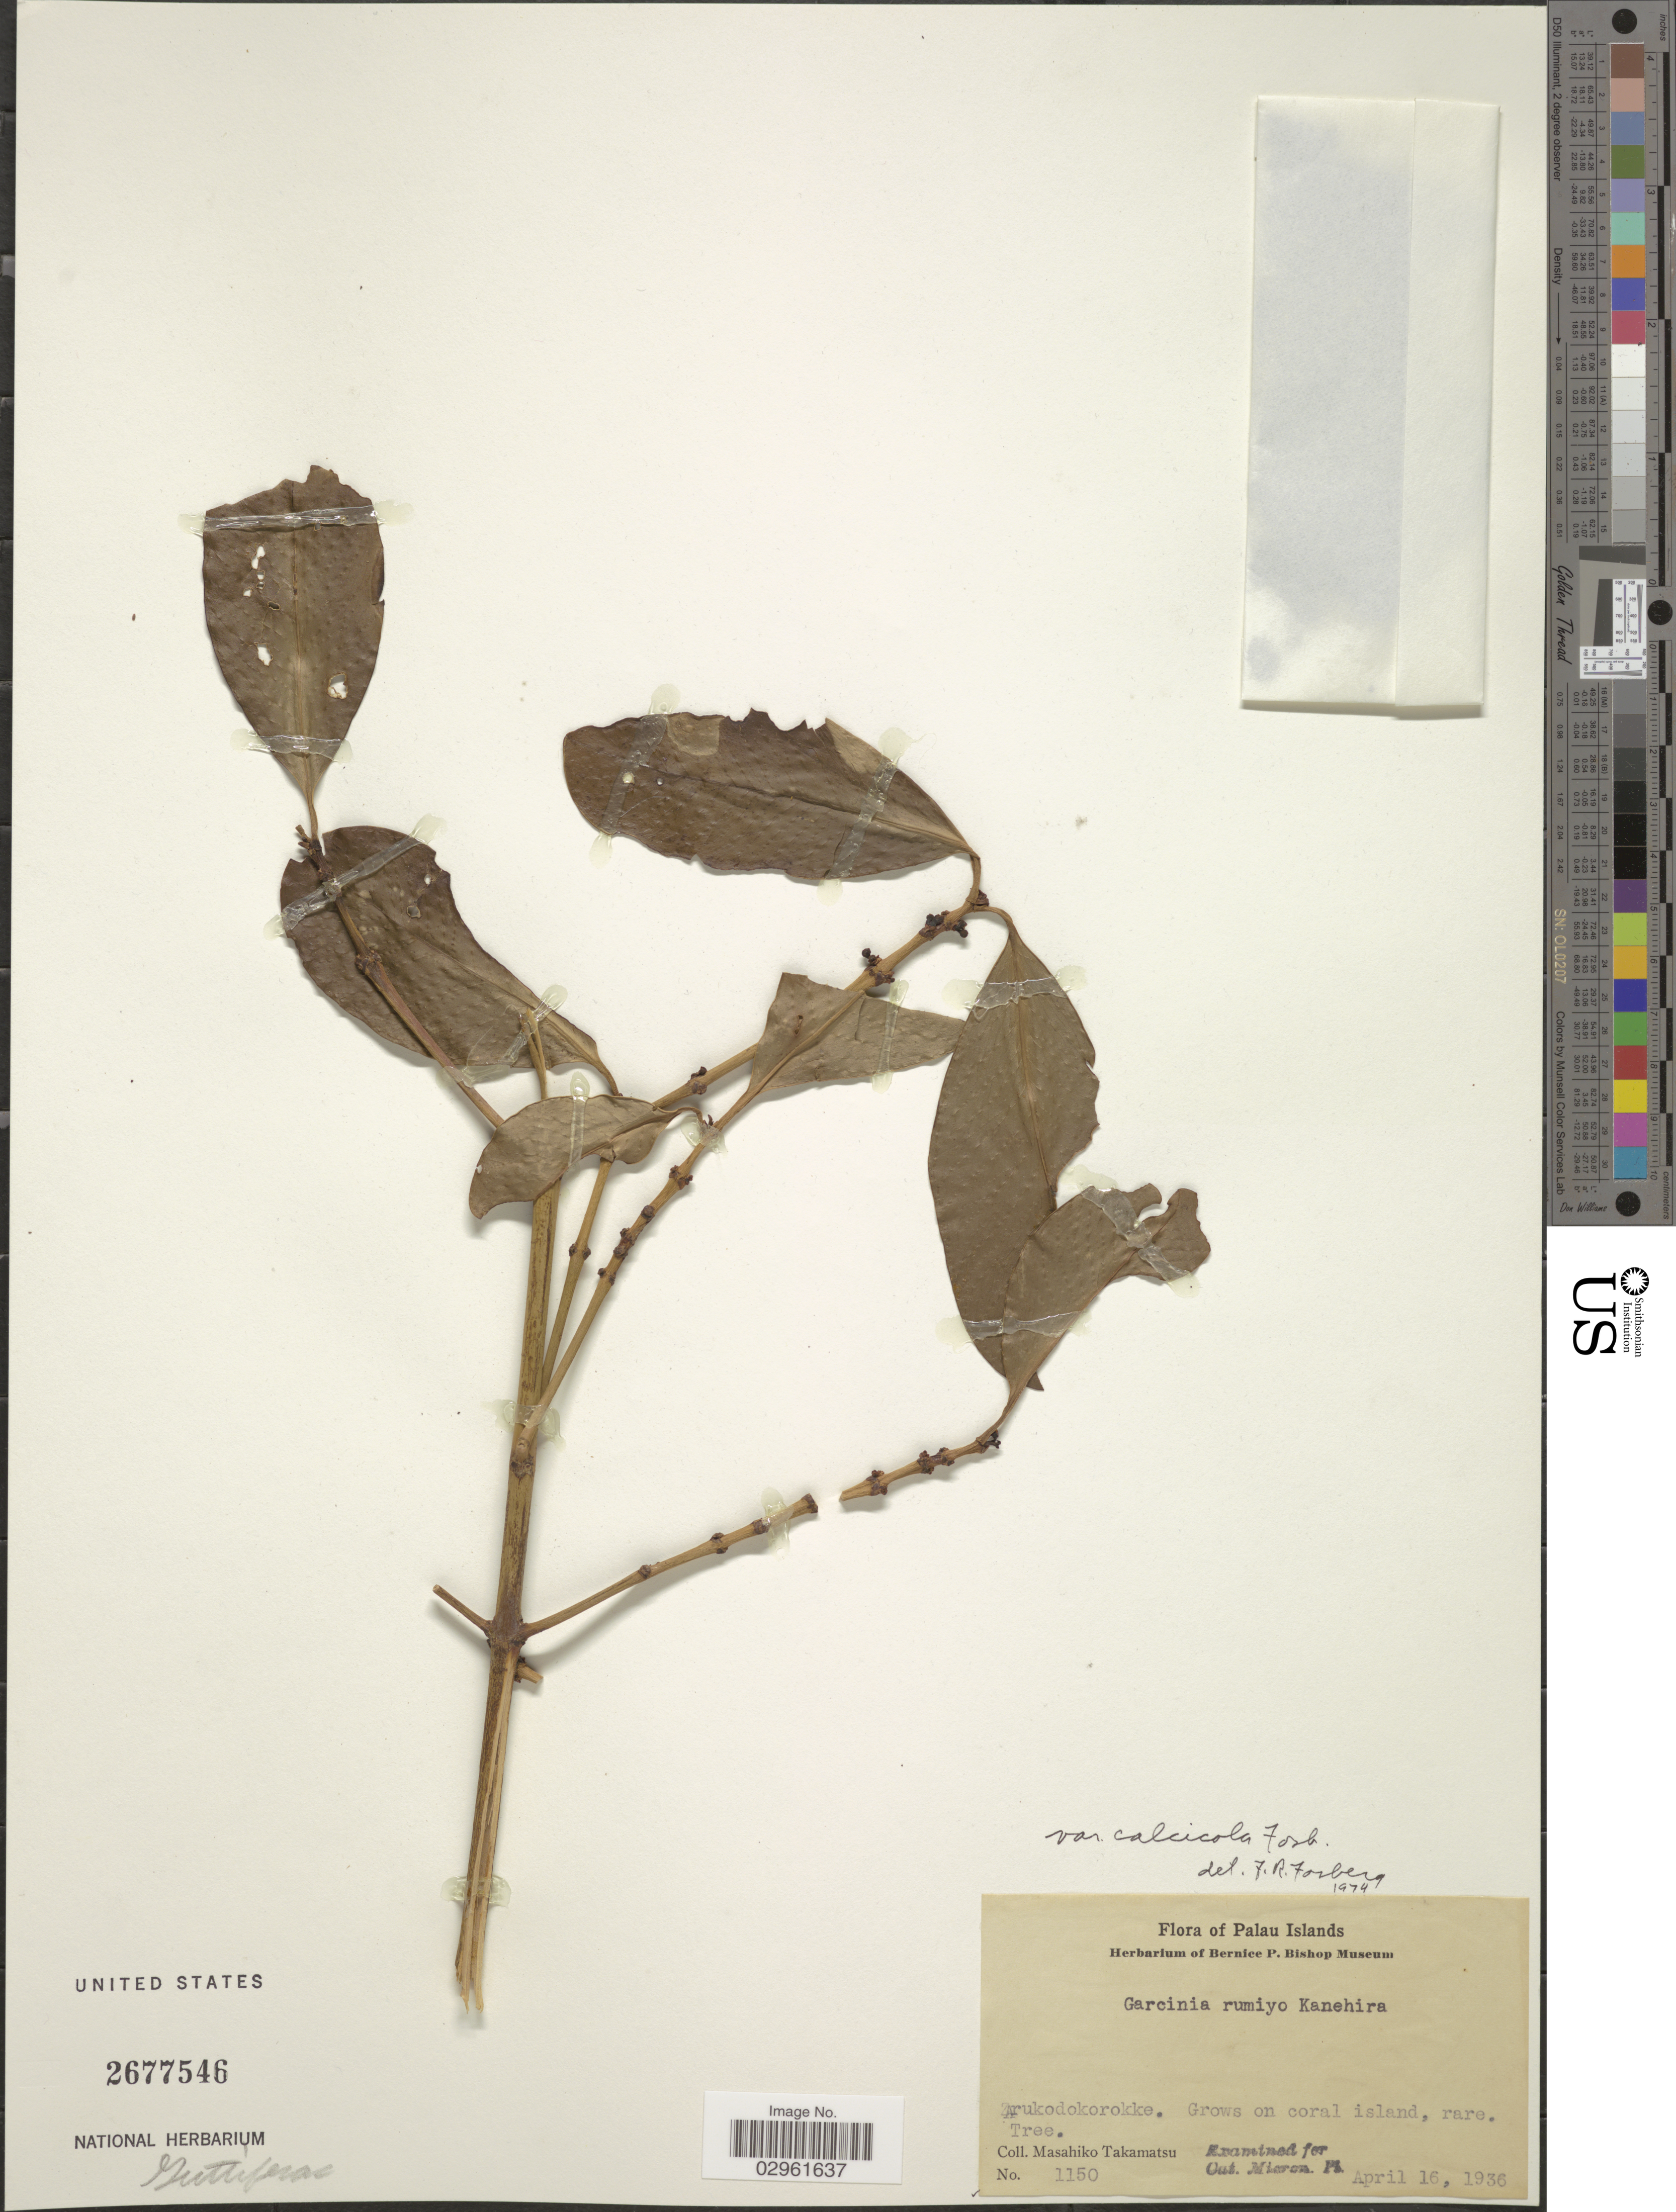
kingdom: Plantae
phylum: Tracheophyta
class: Magnoliopsida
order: Malpighiales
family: Clusiaceae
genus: Garcinia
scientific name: Garcinia rumiyo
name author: Kaneh.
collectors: M. Takamatsu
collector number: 1150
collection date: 1936-04-16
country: Palau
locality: Palau Islands. On coral island.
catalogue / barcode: US 2677546